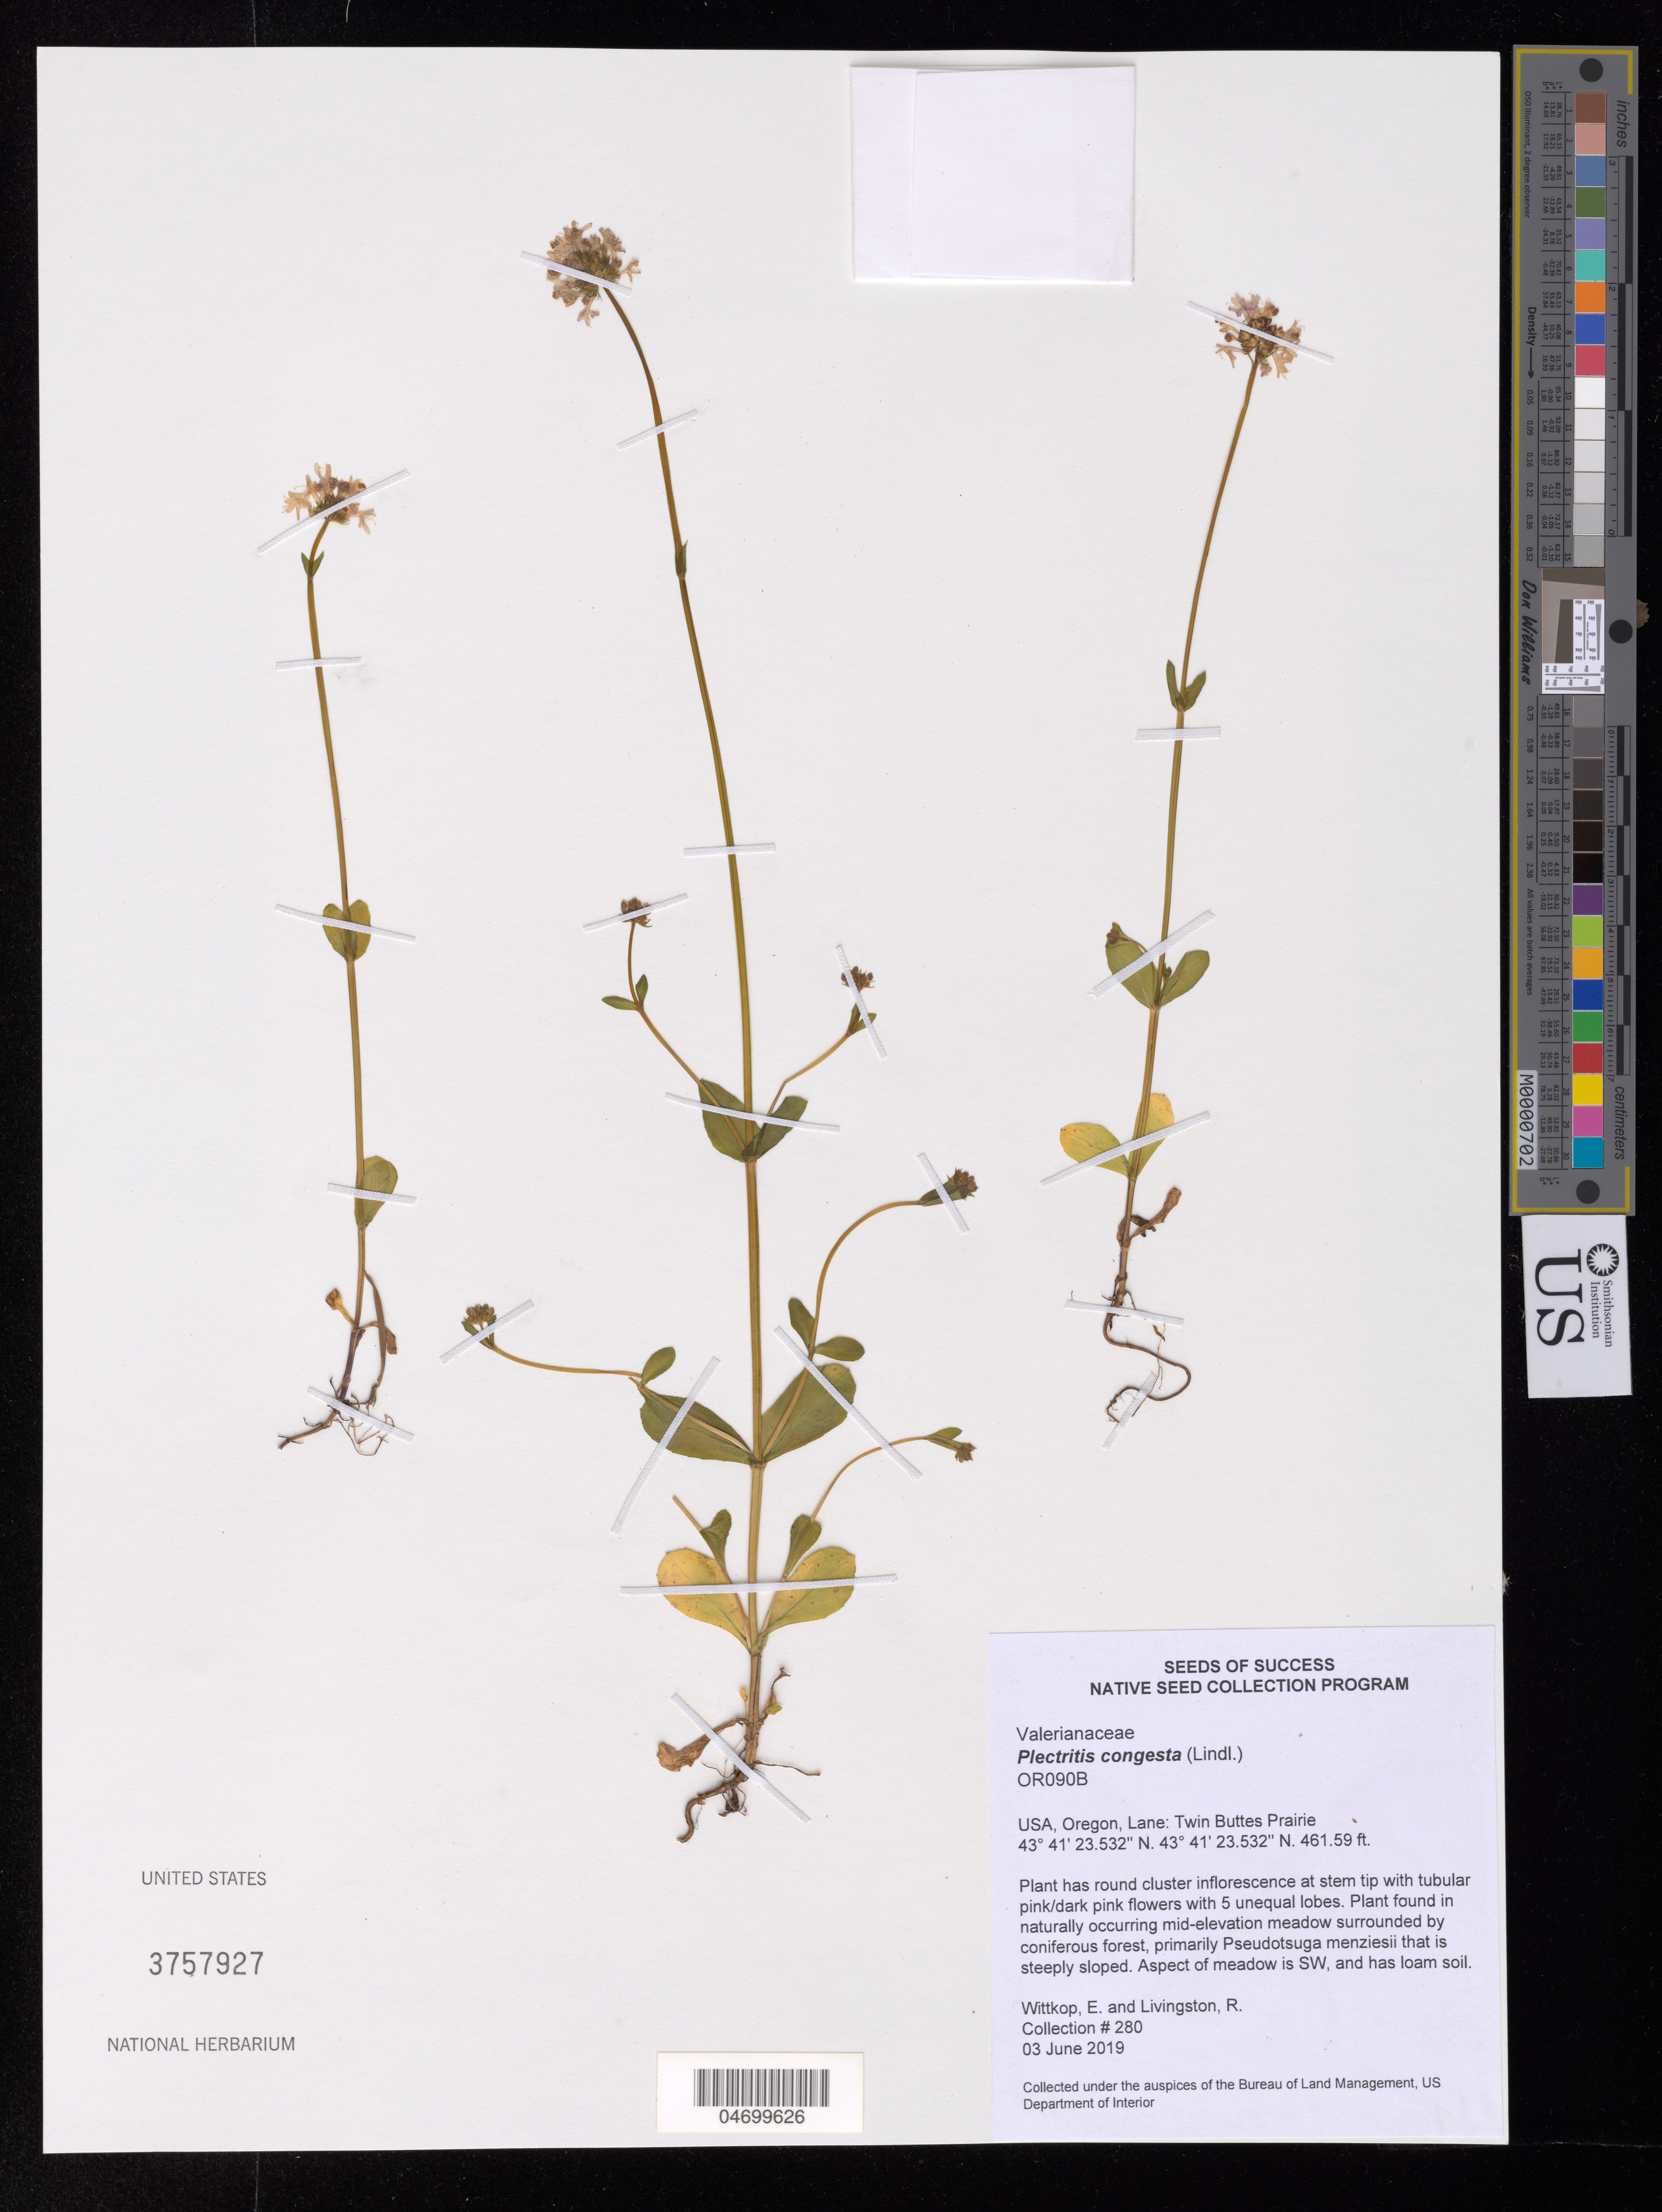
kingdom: Plantae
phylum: Tracheophyta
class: Magnoliopsida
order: Dipsacales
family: Caprifoliaceae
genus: Plectritis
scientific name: Plectritis congesta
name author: (Lindl.) DC.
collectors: E. Wittkop & R. Livingston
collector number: OR090B-280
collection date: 2019-06-03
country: United States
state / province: Oregon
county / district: Lane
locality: Twin Buttes Prairie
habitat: Mid-elevated meadow surrounded by coniferous forest. Loam soil.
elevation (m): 140.69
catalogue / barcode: US 3757927